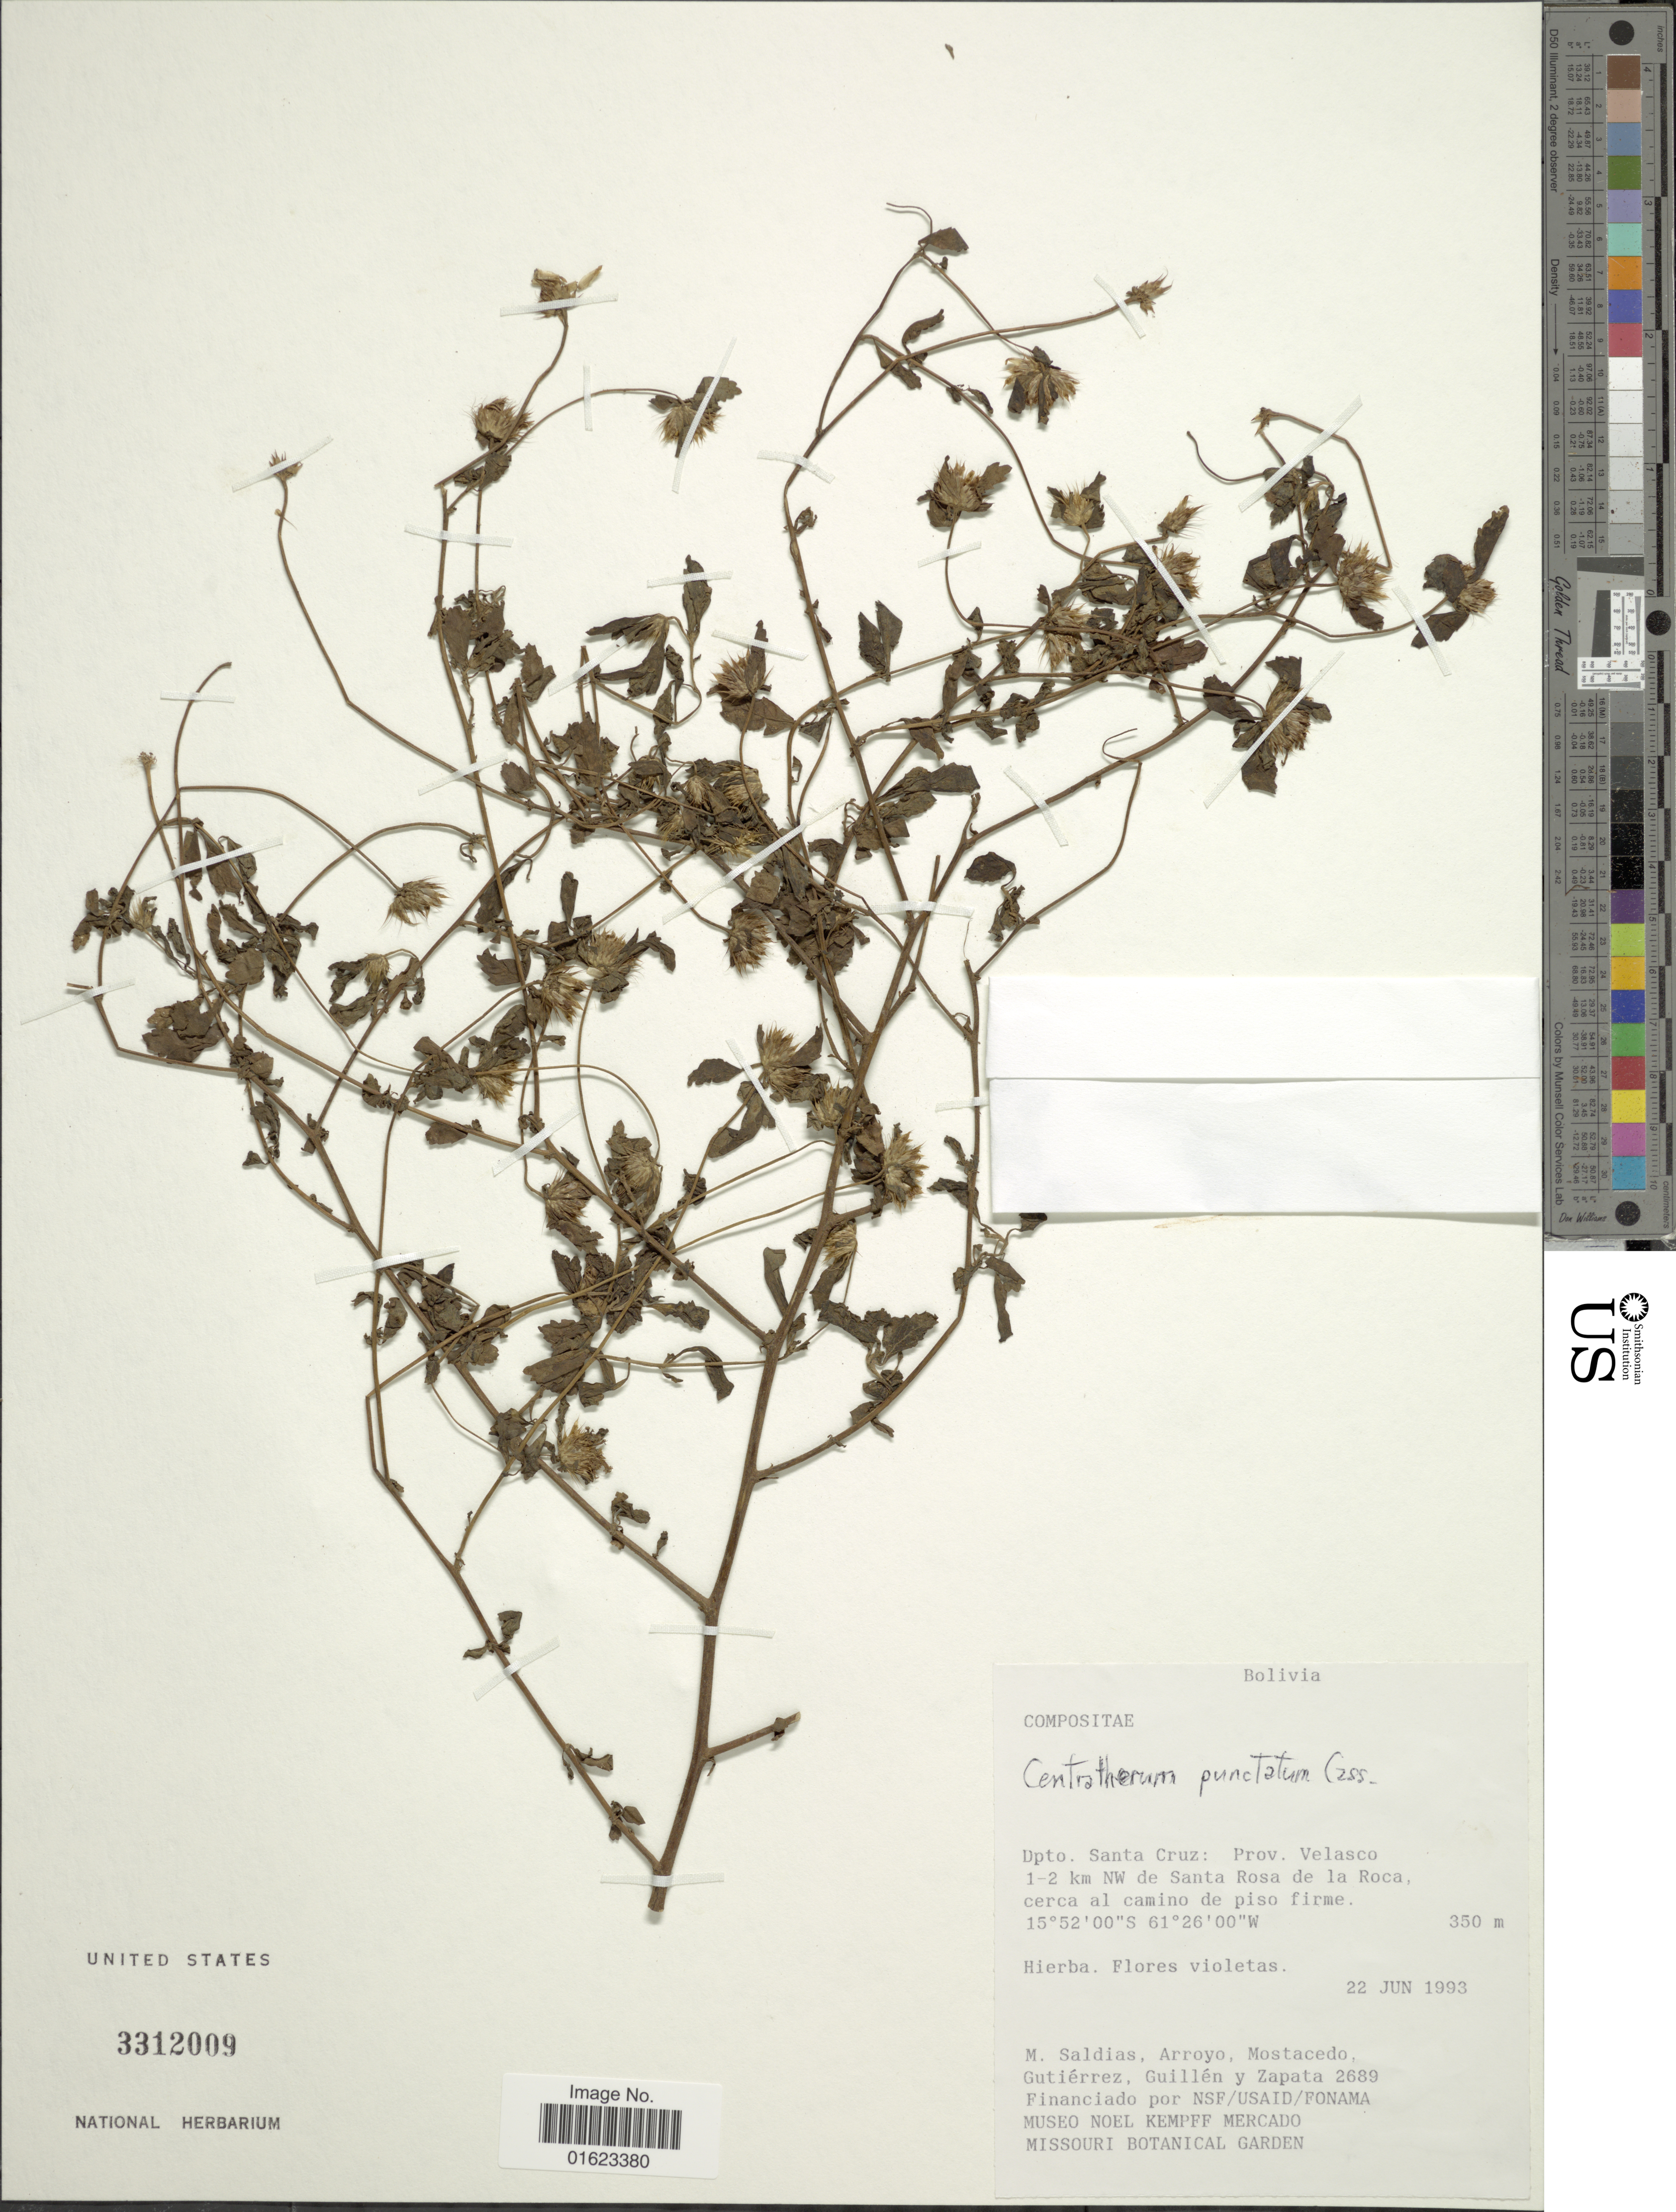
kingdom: Plantae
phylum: Tracheophyta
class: Magnoliopsida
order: Asterales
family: Asteraceae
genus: Centratherum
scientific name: Centratherum punctatum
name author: Cass.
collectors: M. Saldias, Arroyo, --, Mostacedo, --, Gutiérrez, -- & et al.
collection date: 1993-06-22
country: Bolivia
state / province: Santa Cruz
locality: Bolivia, Dpto. Santa Cruz: Prov. Velasco 1-2 km NW de Santa Rosa de la Roca, cerca al camino de piso firme.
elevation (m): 350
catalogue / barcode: US 3312009